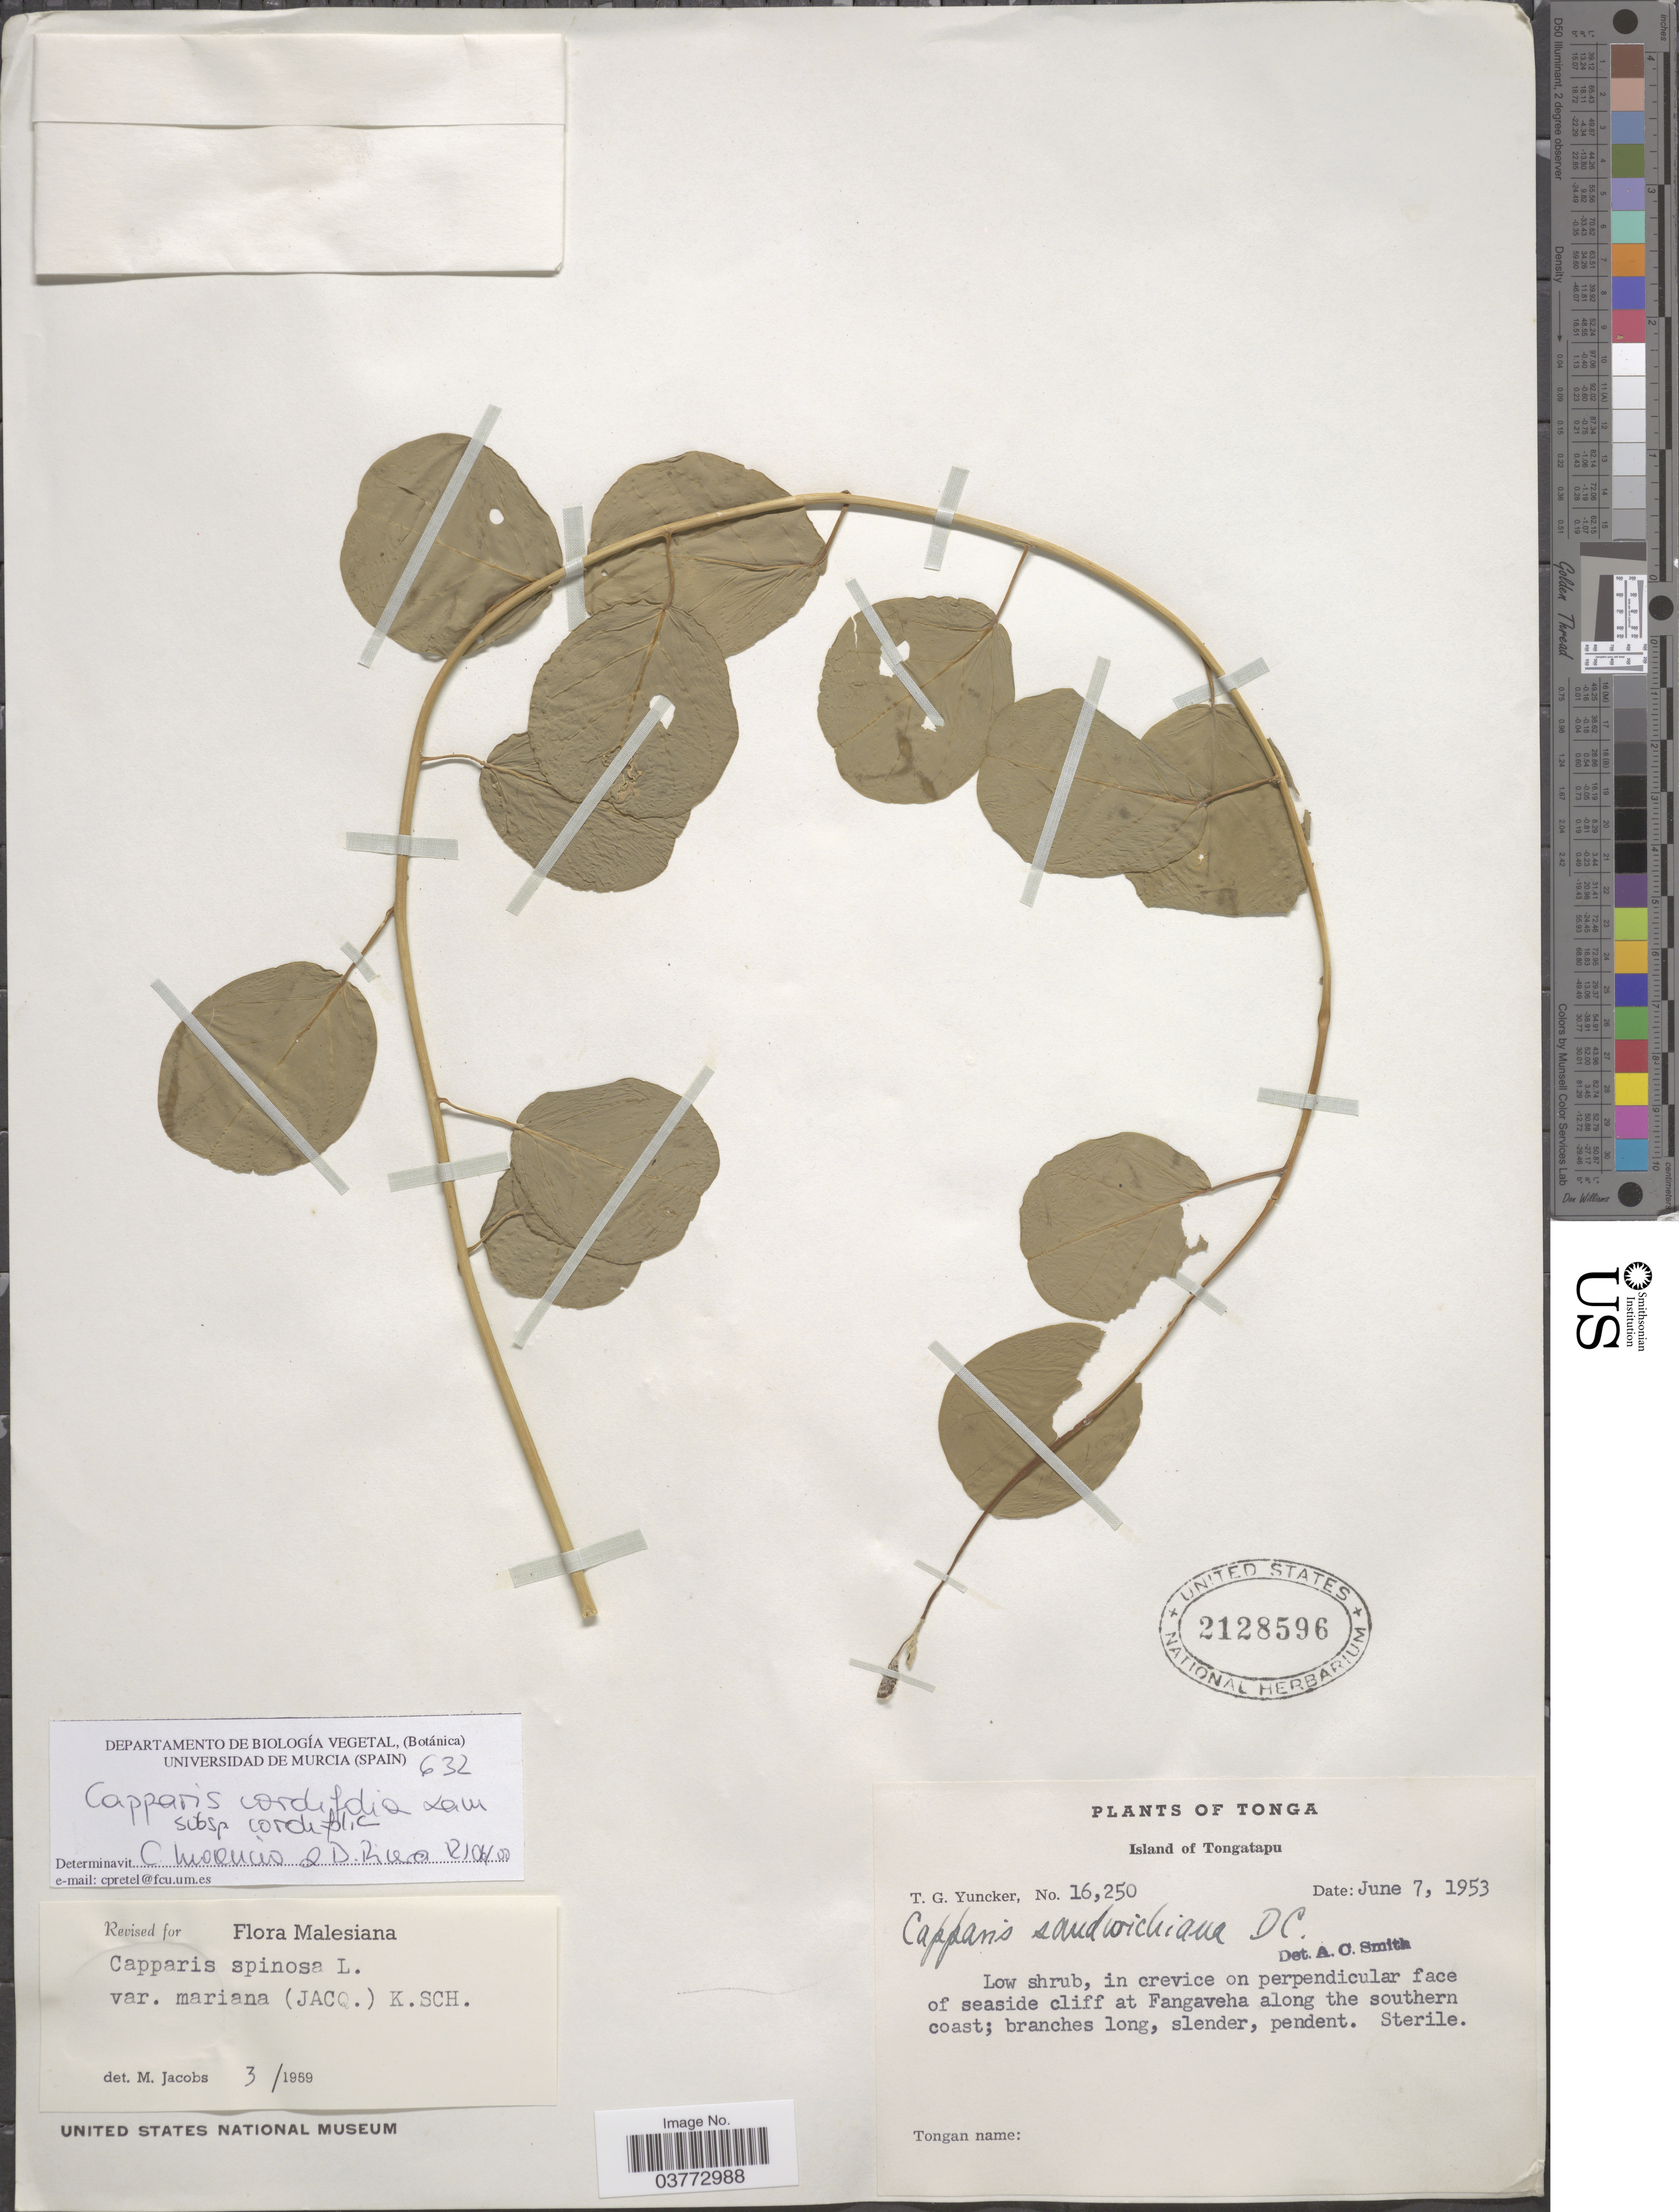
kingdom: Plantae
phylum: Tracheophyta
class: Magnoliopsida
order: Brassicales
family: Capparaceae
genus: Capparis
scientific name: Capparis spinosa subsp. cordifolia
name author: (Lam.) Fici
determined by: Wagner, W. L., (BOT), Smithsonian Institution - National Museum of Natural History (UNITED STATES)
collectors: T. G. Yuncker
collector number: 16250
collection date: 1953-06-07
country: Tonga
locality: Island of Tongatapu. In crevice on perpendicular face of seaside cliff at Fangaveha along the southern coast.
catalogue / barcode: US 2128596